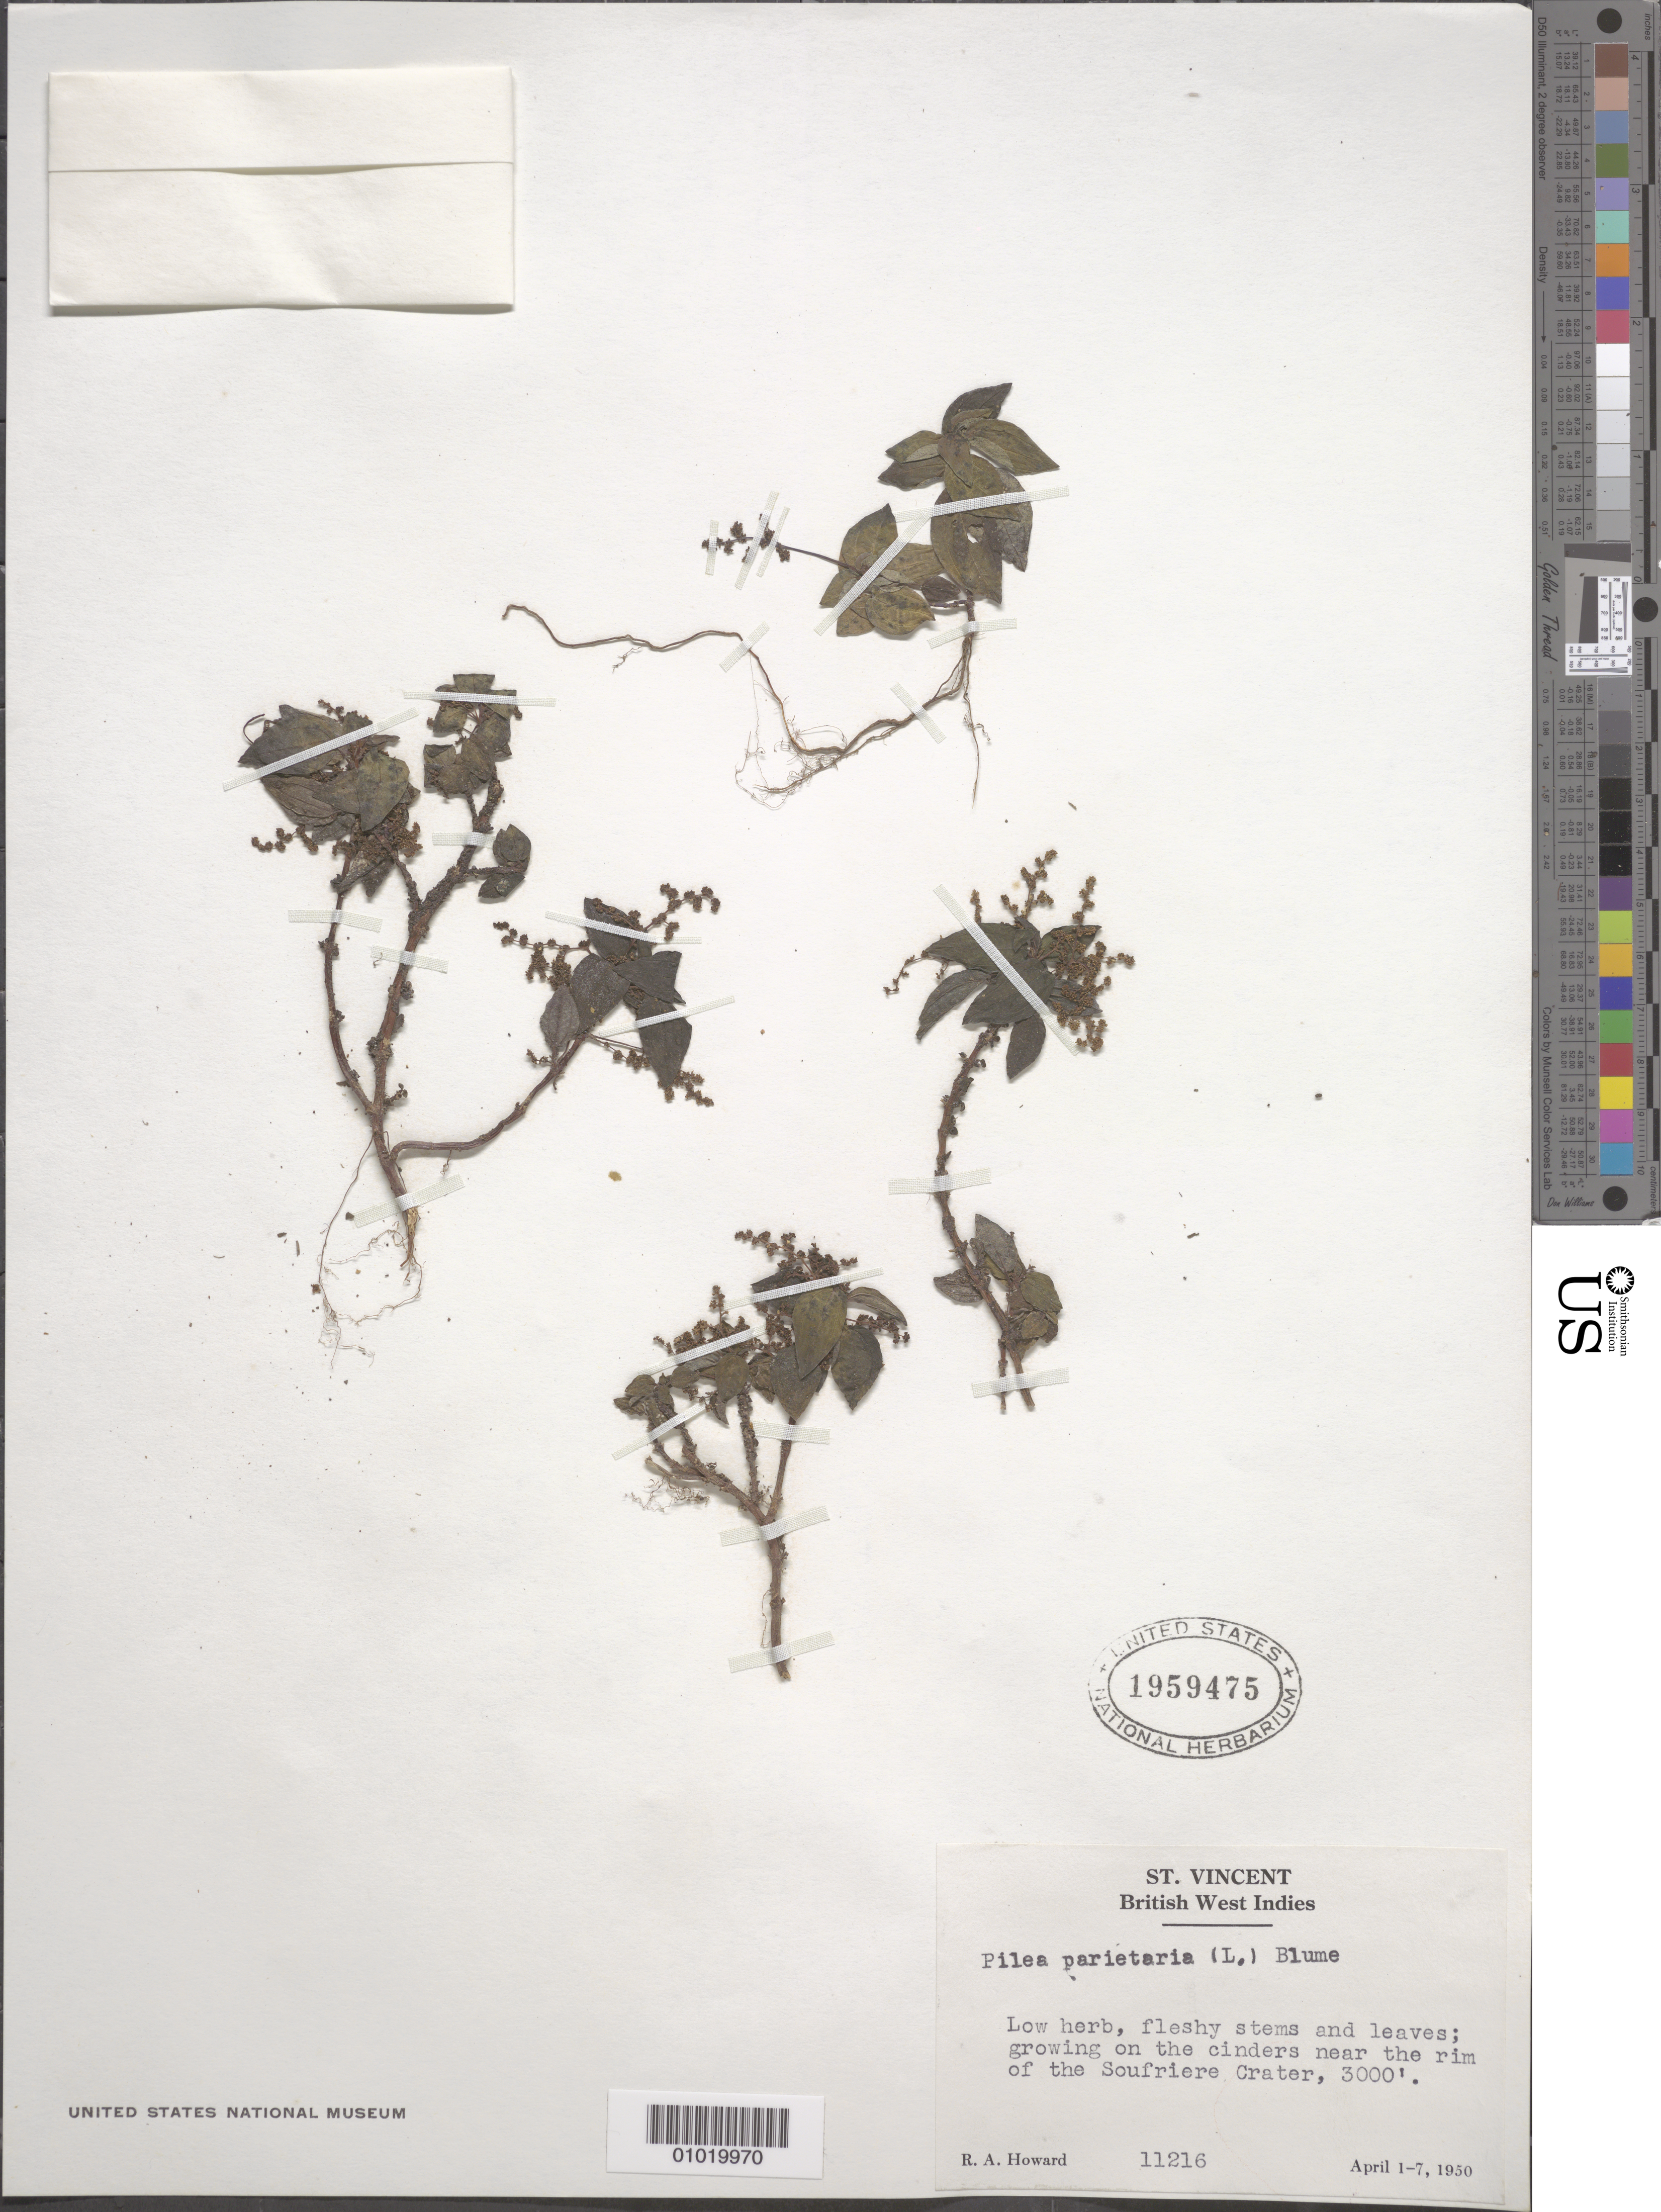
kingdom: Plantae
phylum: Tracheophyta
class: Magnoliopsida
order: Rosales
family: Urticaceae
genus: Pilea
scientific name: Pilea parietaria var. parietaria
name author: (L.) Blume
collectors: R. A. Howard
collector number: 11216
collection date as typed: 01 Apr 1950 to 07 Apr 1950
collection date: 1950-04-01/1950-04-07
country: St. Vincent - Grenadines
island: St. Vincent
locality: Growing on the cinders near the rim of the Soufriere Crater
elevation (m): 914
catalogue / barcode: US 1959475